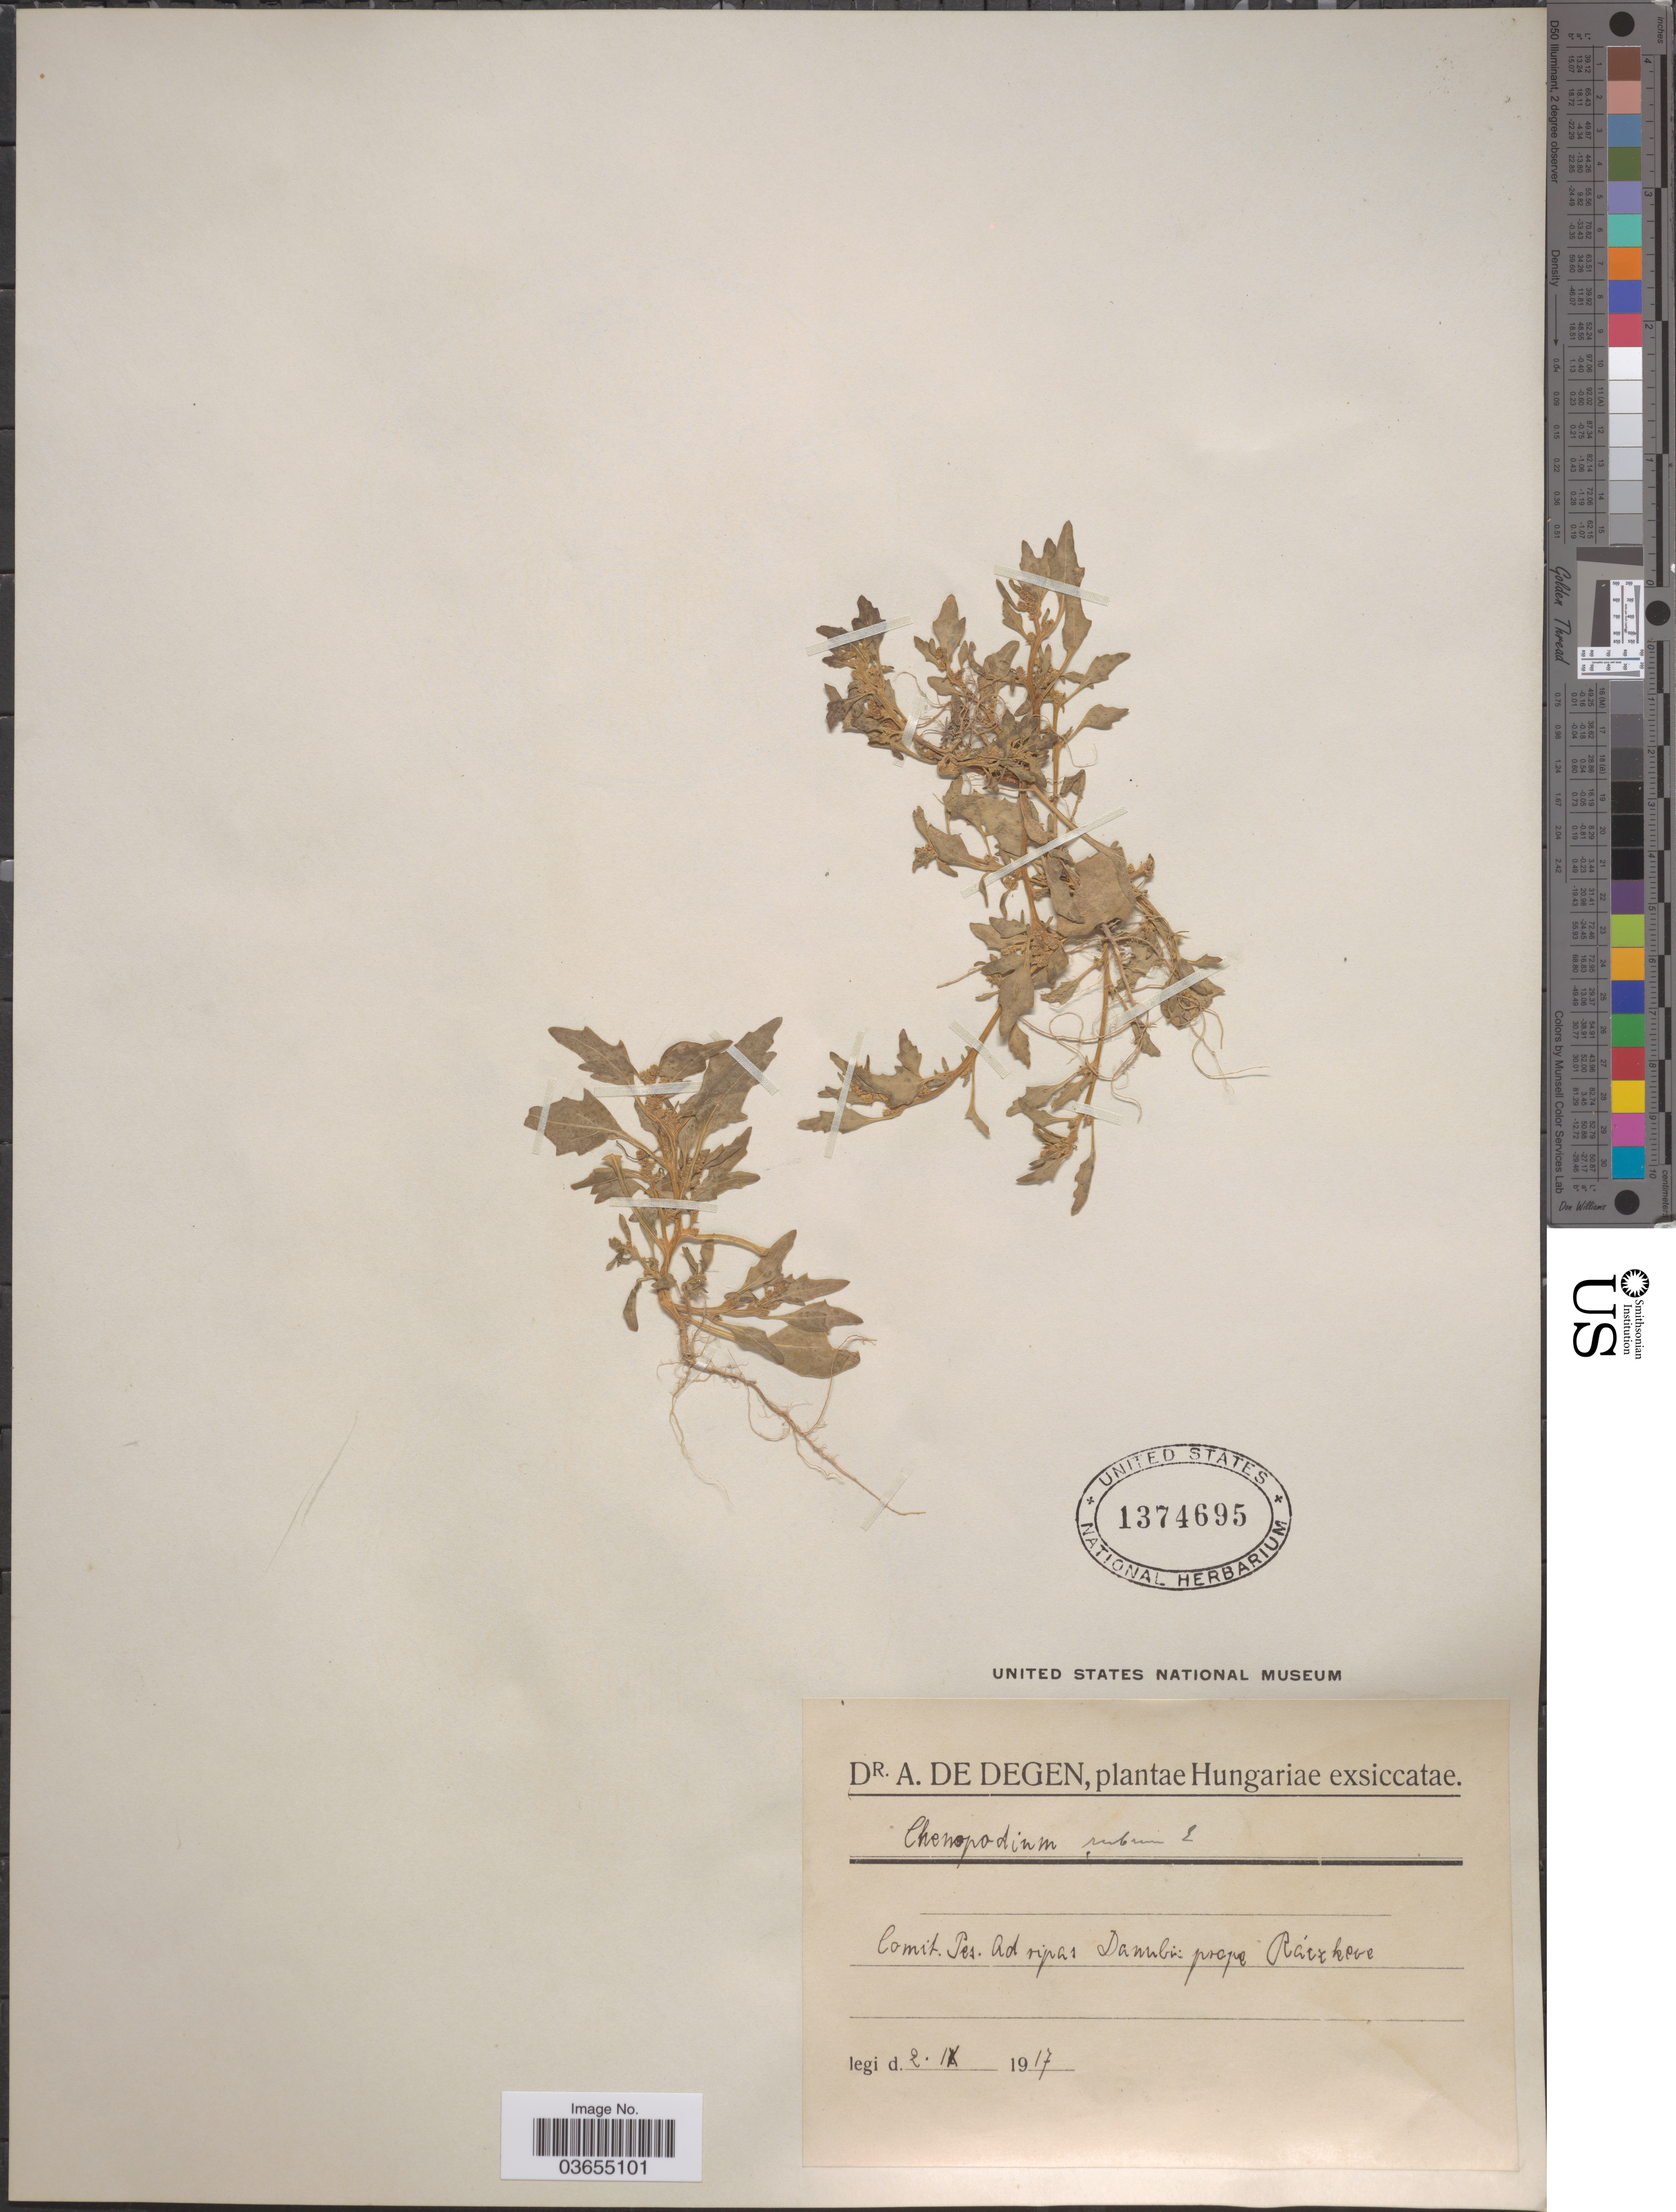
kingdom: Plantae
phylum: Tracheophyta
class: Magnoliopsida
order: Caryophyllales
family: Amaranthaceae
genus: Chenopodium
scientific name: Chenopodium rubrum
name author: L.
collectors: A. Degen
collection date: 1917-09-02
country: Hungary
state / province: Pest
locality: Comit. Pes. Ad ripa: Danubi prope Ráczkeve.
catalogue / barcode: US 1374695